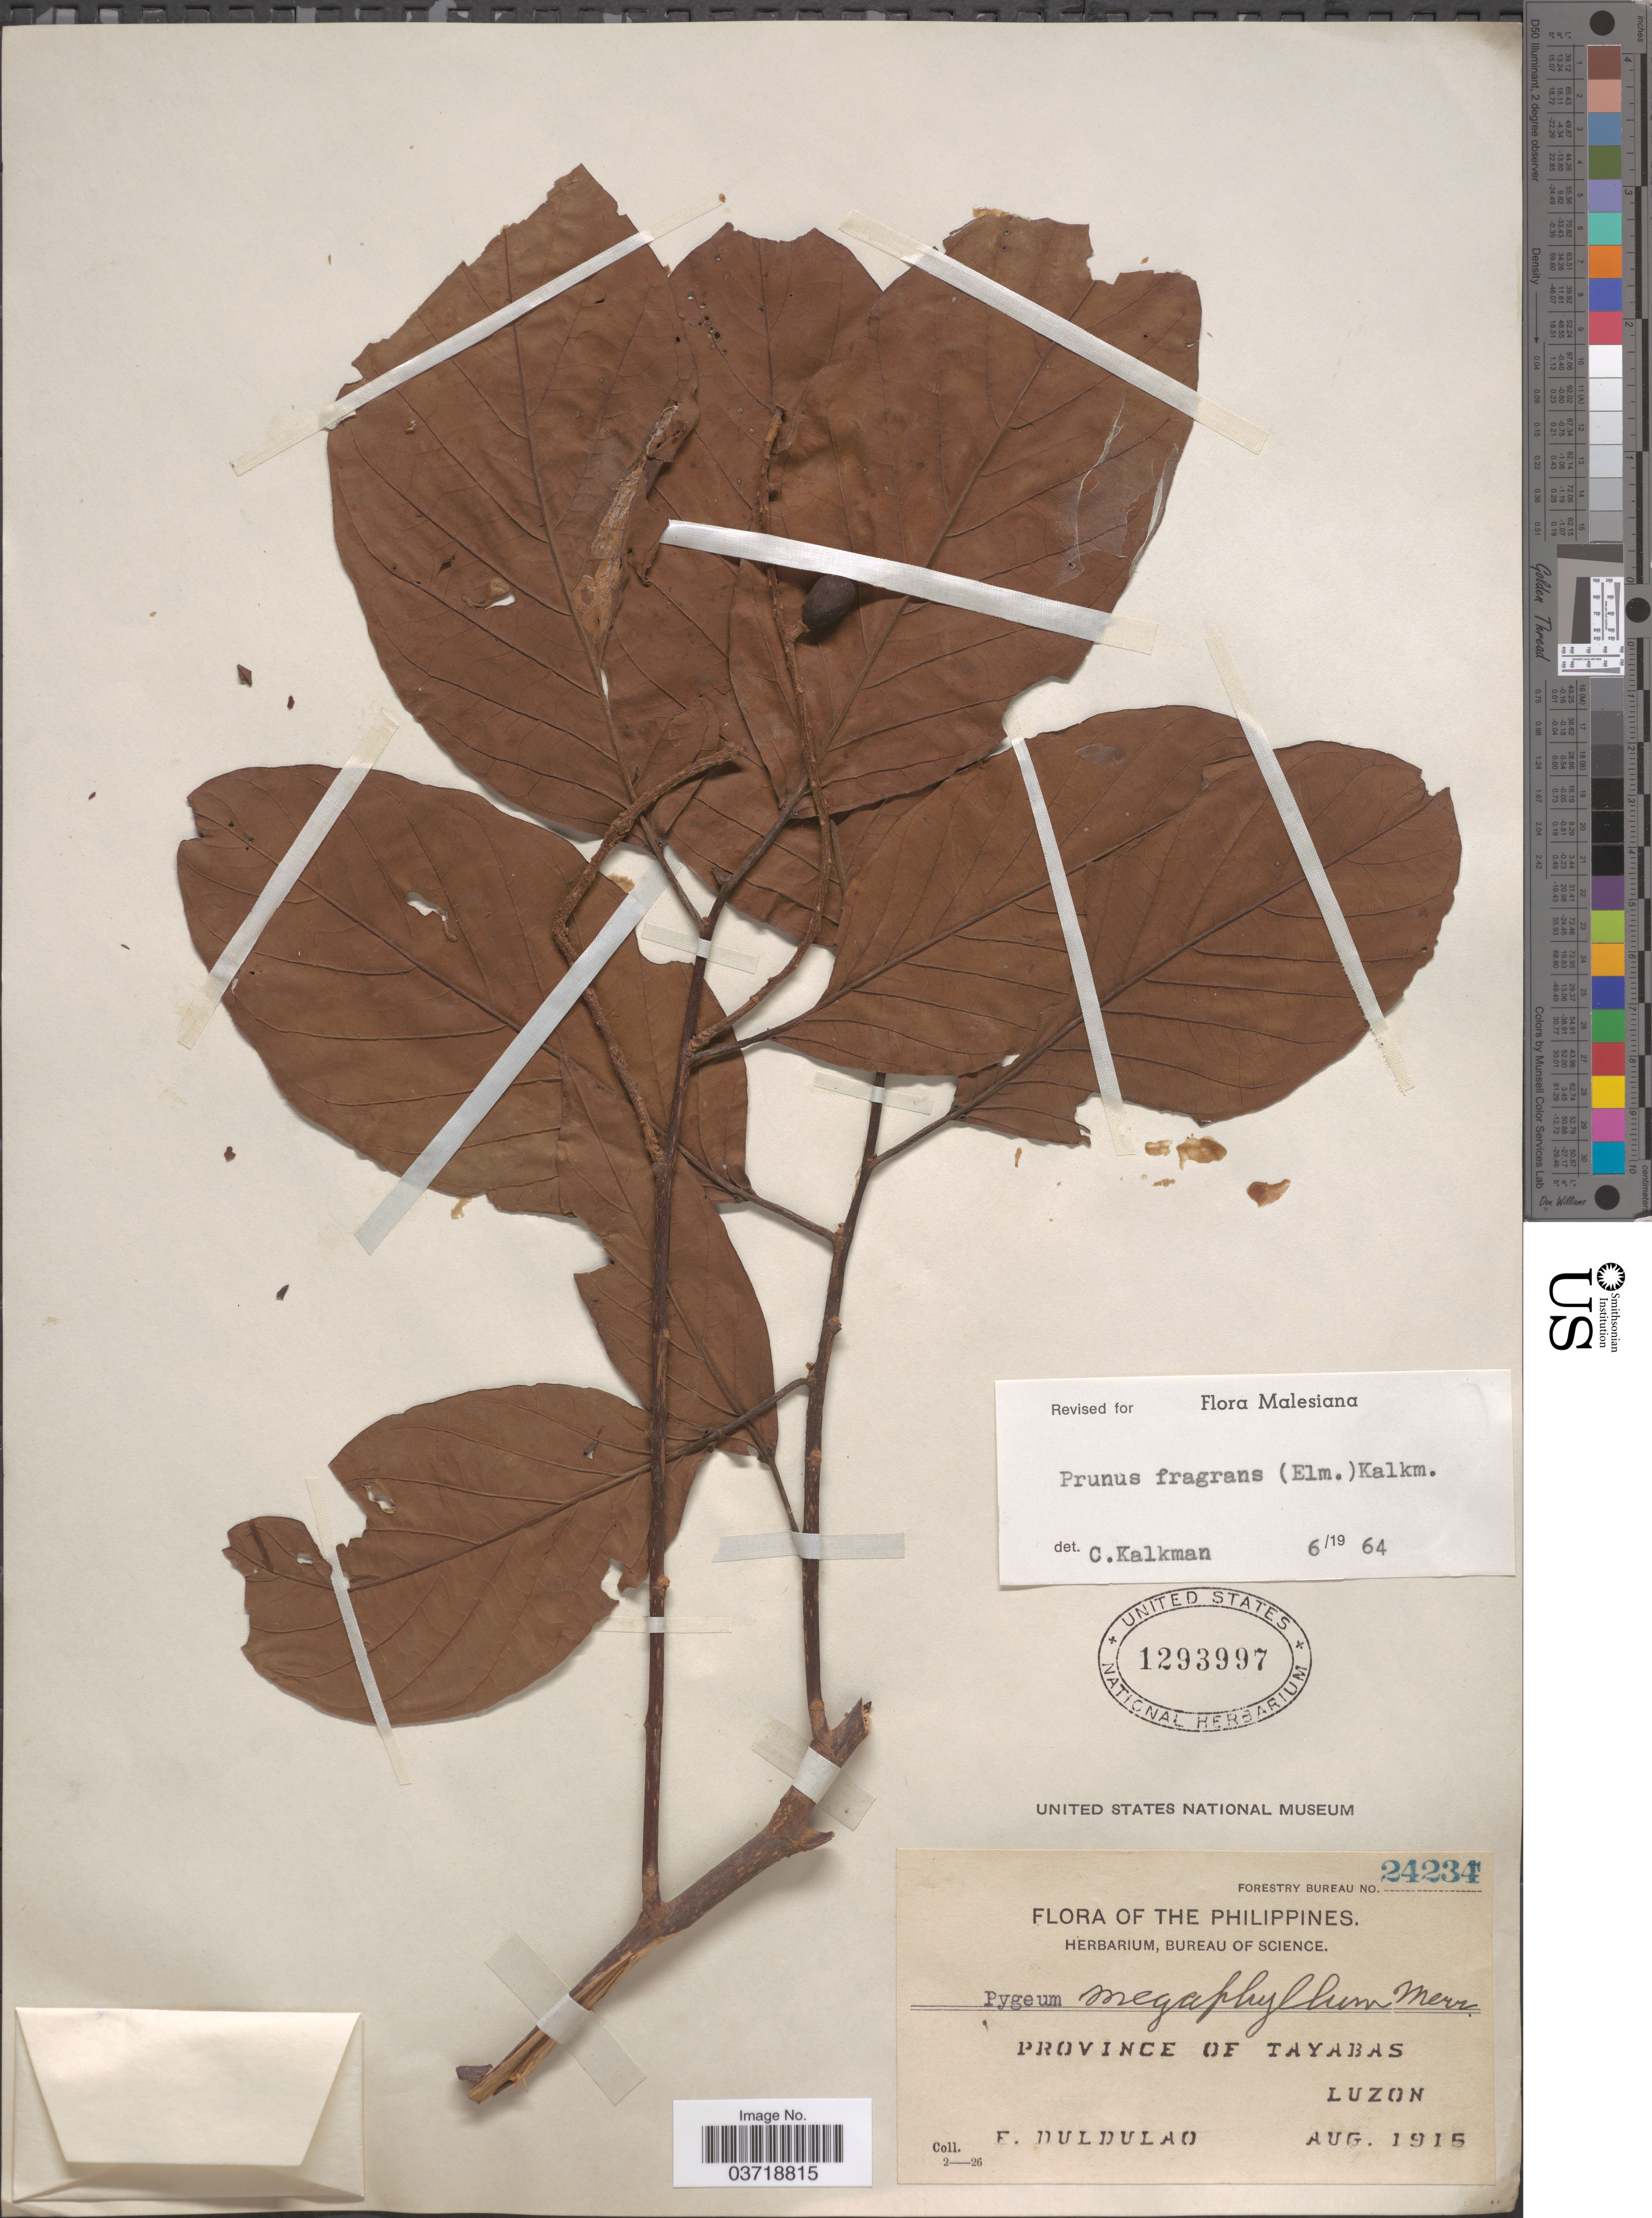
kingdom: Plantae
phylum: Tracheophyta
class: Magnoliopsida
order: Rosales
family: Rosaceae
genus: Prunus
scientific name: Prunus fragrans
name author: (Elmer) Kalkman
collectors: E. Duldulao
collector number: Forestry Bureau 24234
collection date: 1915-08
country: Philippines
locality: Province of Tayabas. Luzon.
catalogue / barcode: US 1293997